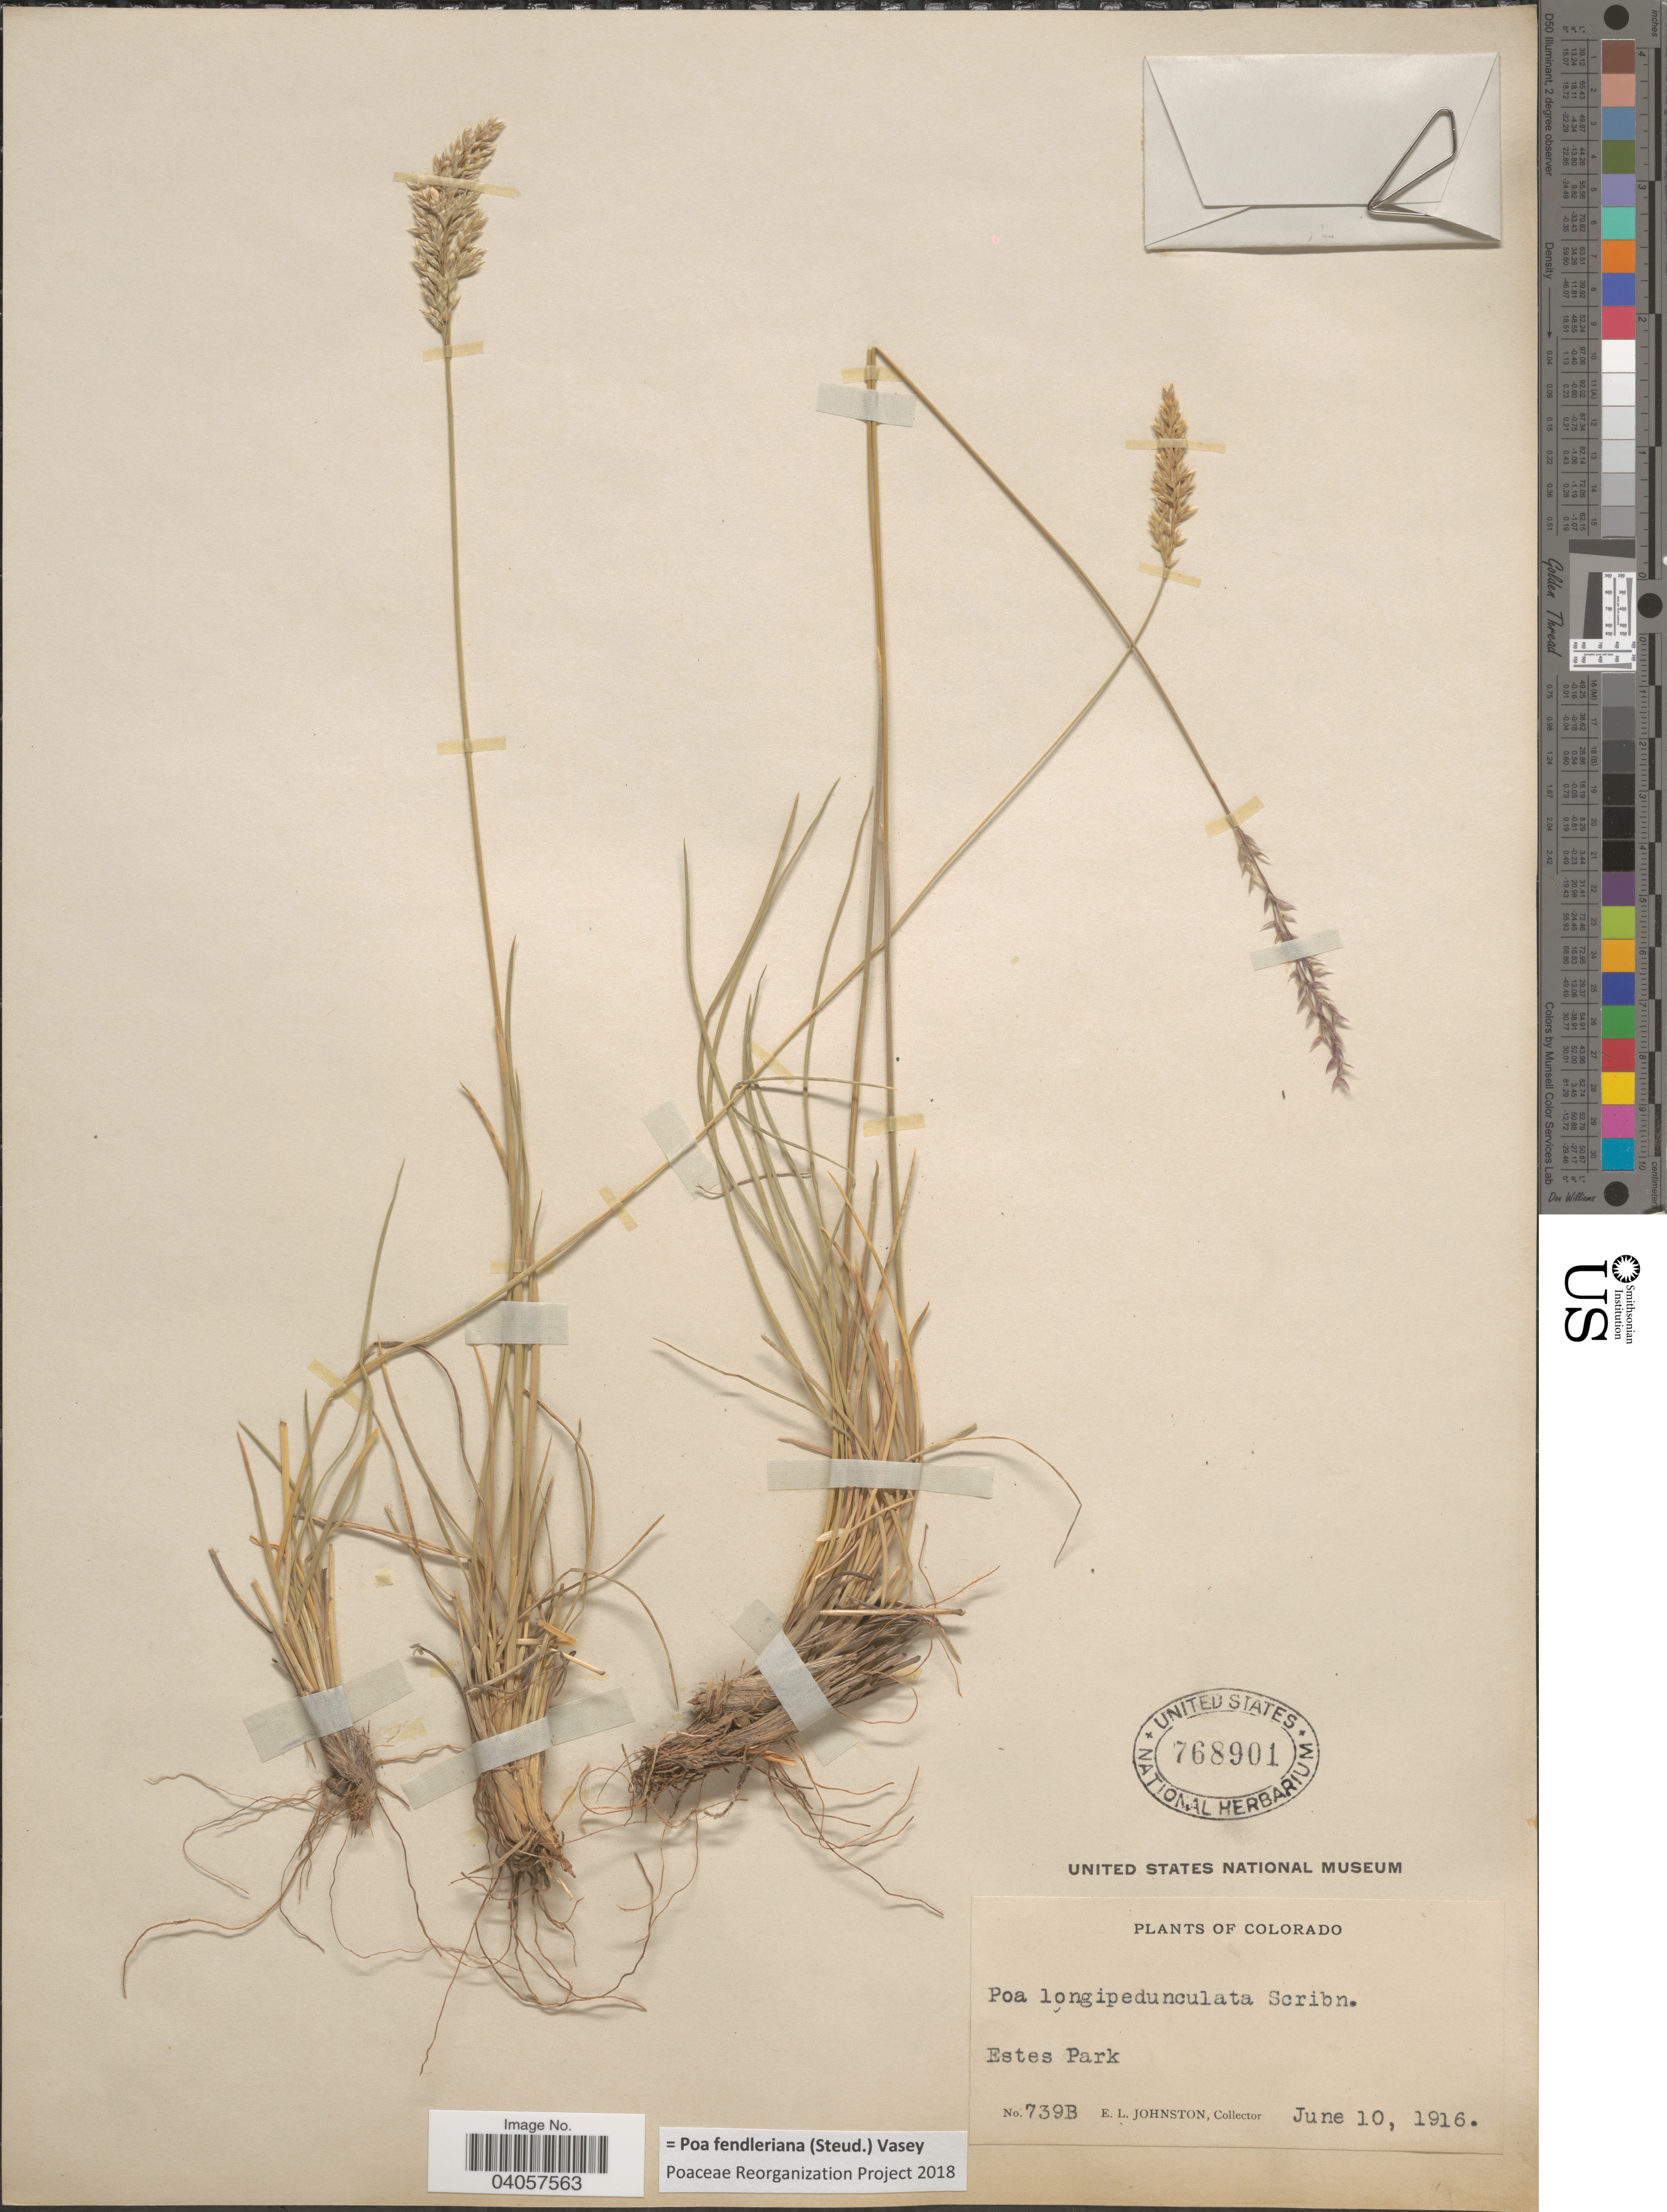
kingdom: Plantae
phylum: Tracheophyta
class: Liliopsida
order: Poales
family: Poaceae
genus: Poa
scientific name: Poa fendleriana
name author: (Steud.) Vasey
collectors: E. L. Johnston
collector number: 739B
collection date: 1916-06-10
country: United States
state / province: Colorado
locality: Estes Park.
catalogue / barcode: US 768901